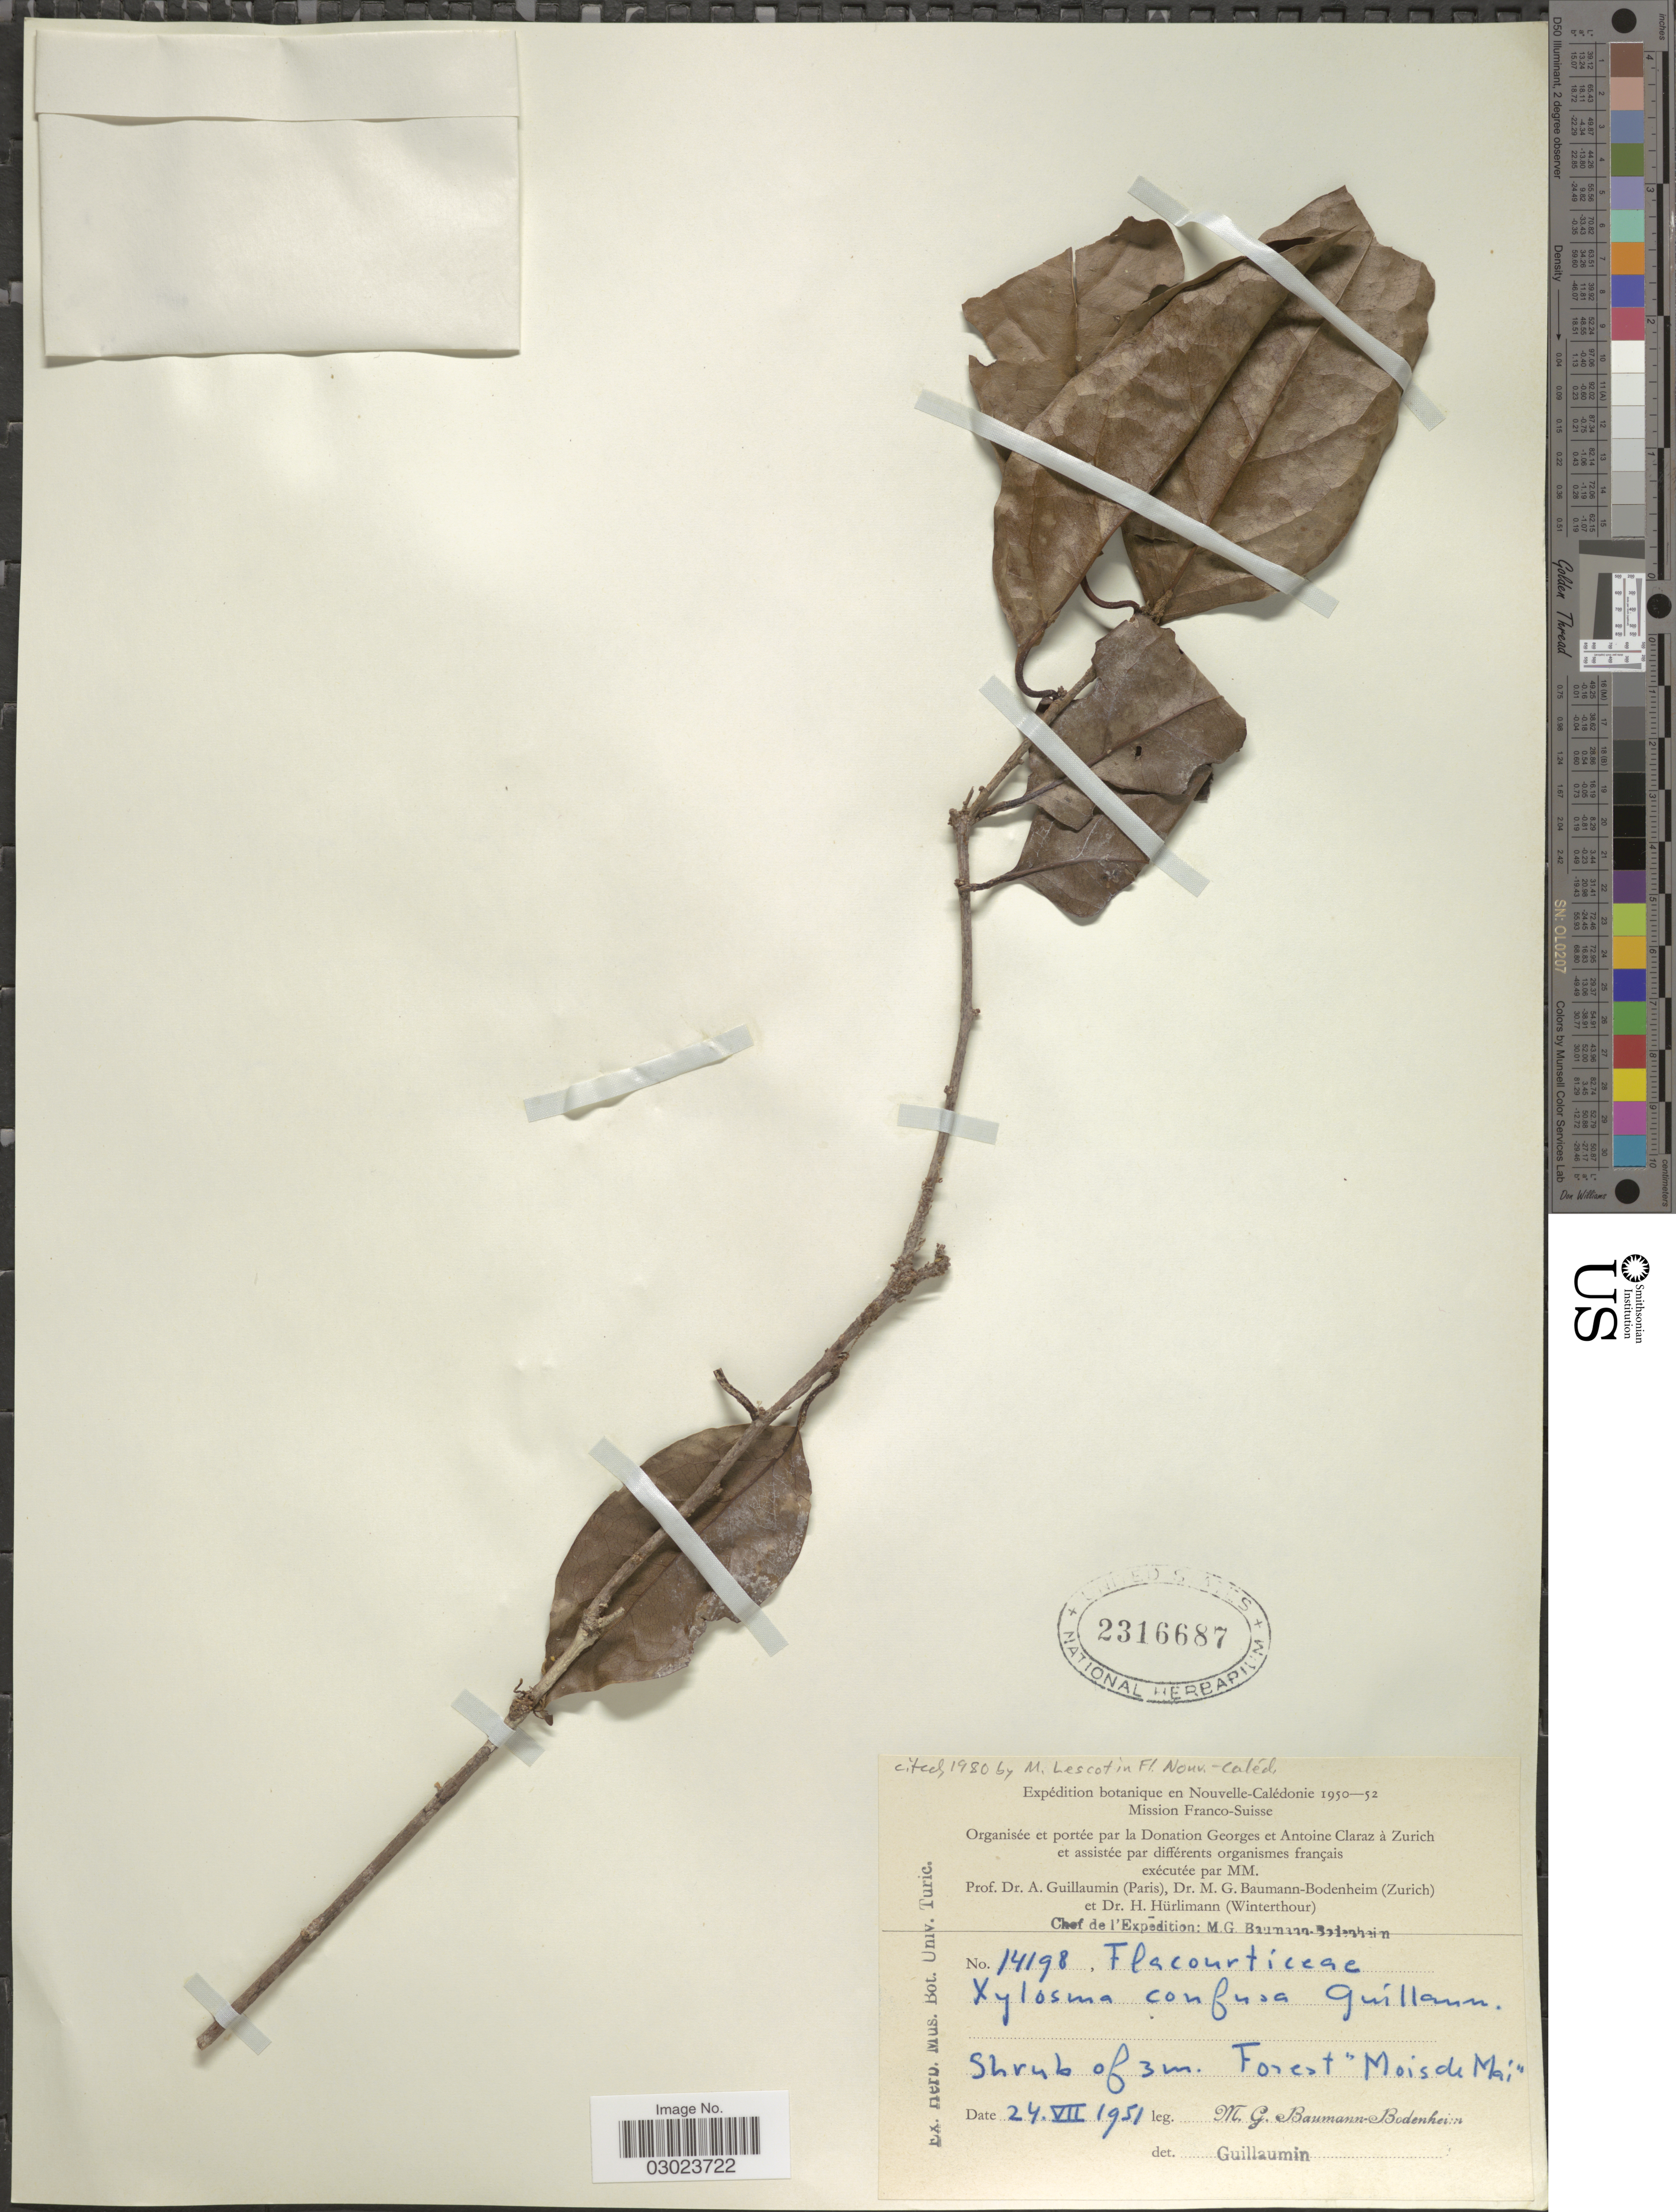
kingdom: Plantae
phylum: Tracheophyta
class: Magnoliopsida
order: Malpighiales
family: Salicaceae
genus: Xylosma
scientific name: Xylosma confusa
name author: Guillaumin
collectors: M. G. Baumann-Bodenheim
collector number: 14198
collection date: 1951-07-24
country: New Caledonia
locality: Nouvelle-Calédonie. Franco-Suisse. Forest "Mois de Mai".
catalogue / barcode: US 2316687